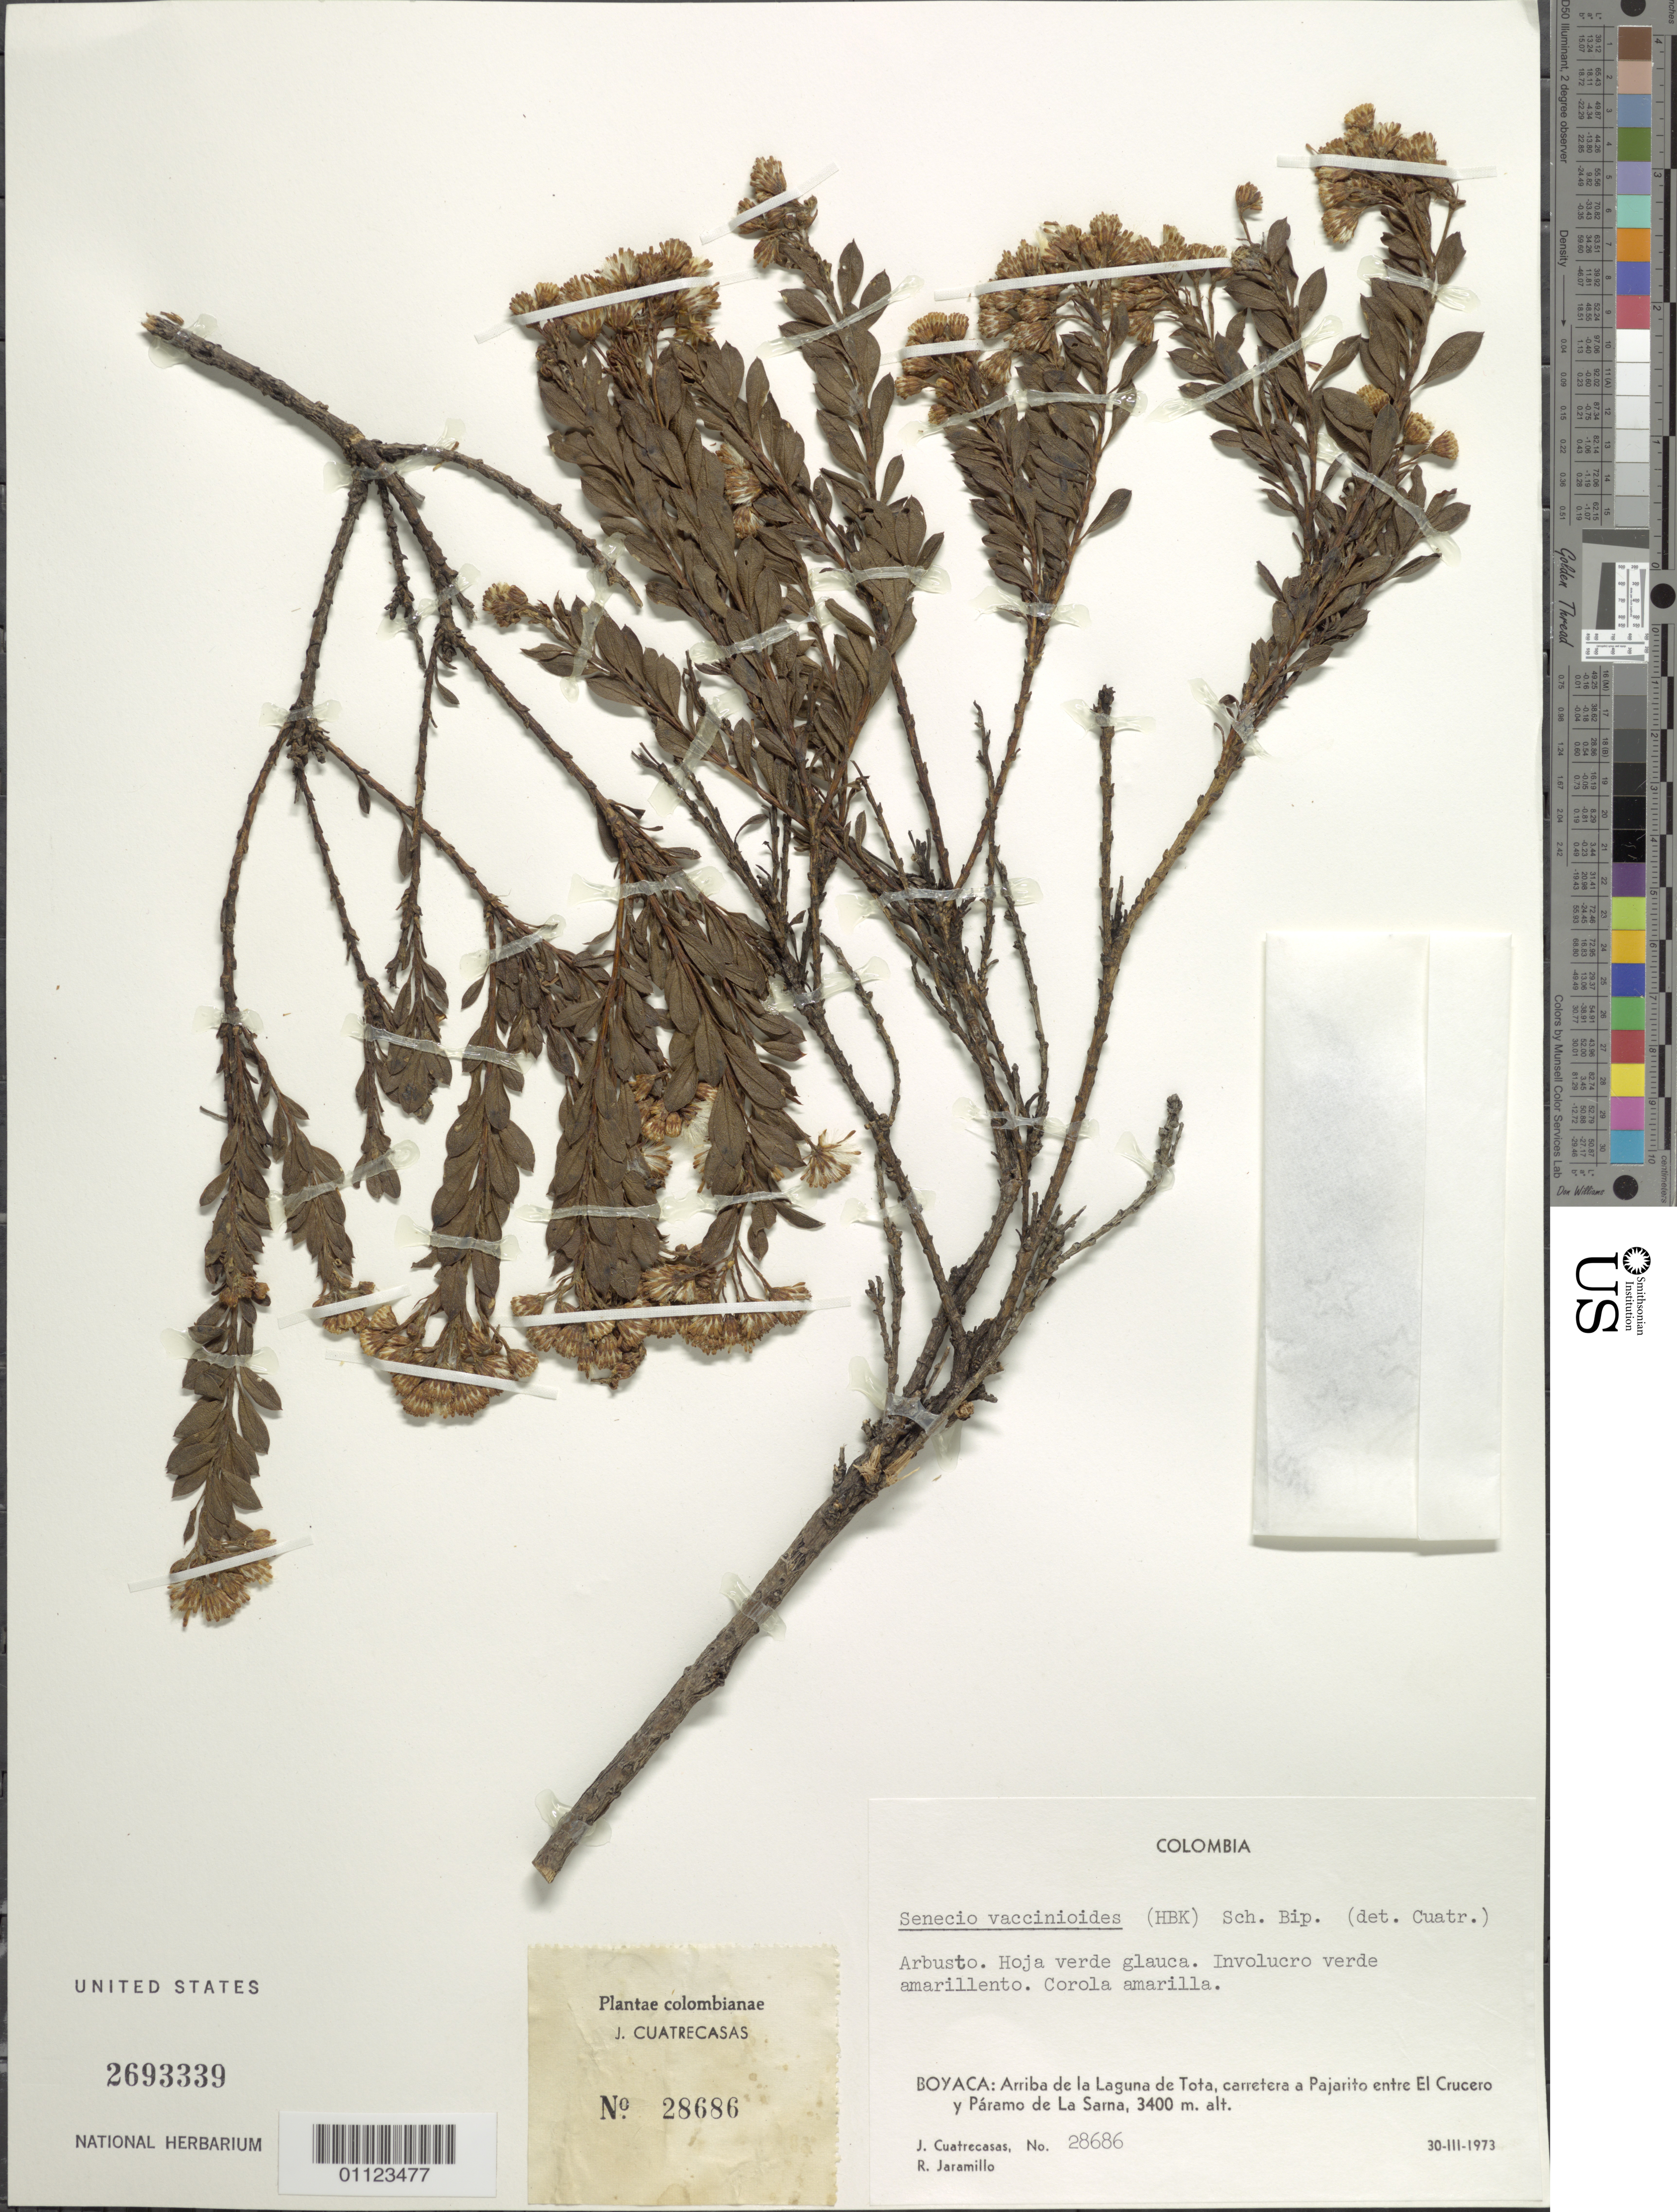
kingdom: Plantae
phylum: Tracheophyta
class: Magnoliopsida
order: Asterales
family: Asteraceae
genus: Pentacalia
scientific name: Pentacalia vaccinioides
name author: (Kunth) Cuatrec.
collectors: J. Cuatrecasas & R. Jaramillo M.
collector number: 28686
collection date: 1973-03-30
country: Colombia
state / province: Boyacá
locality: Arriba de la Laguna de Tota, carretera a Pajarito entre El Crucero y Páramo de La Sarna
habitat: Paramo.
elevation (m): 3400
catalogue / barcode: US 2693339